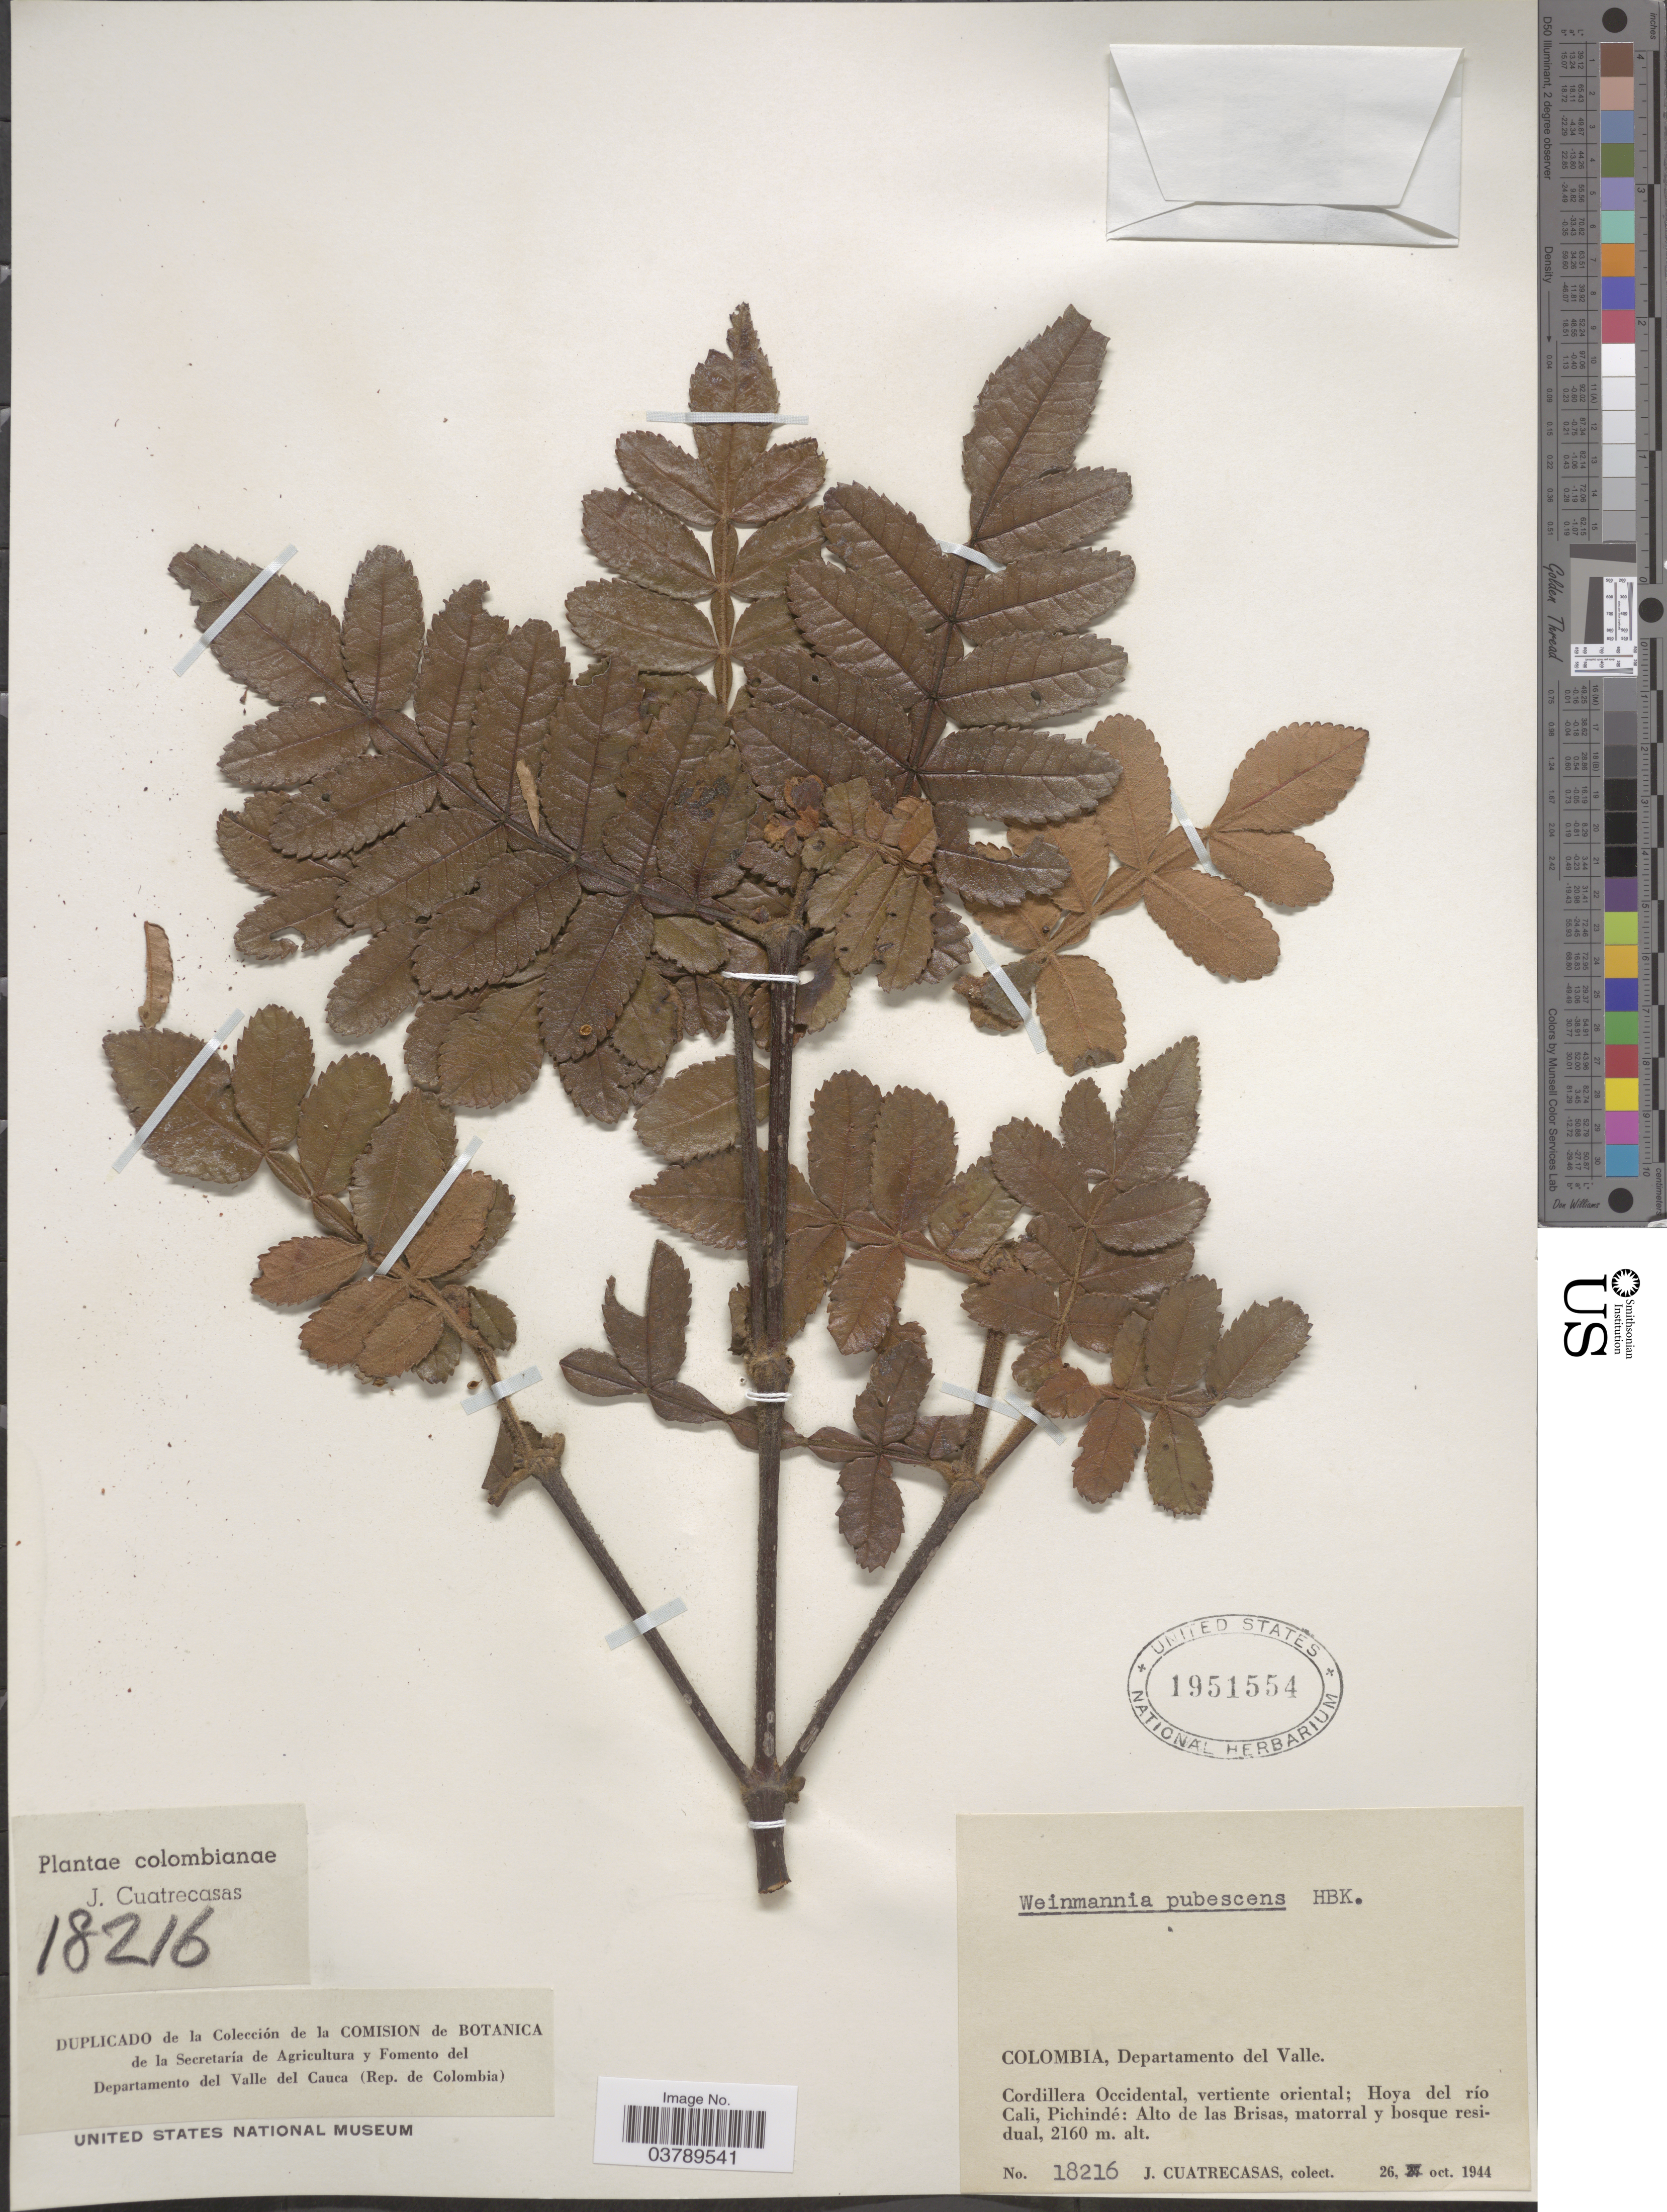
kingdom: Plantae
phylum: Tracheophyta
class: Magnoliopsida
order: Oxalidales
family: Cunoniaceae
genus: Weinmannia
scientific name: Weinmannia pubescens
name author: Kunth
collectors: J. Cuatrecasas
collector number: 18216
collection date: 1944-10-26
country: Colombia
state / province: Valle del Cauca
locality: Departamento del Valle. Cordillera Occidental, vertiente oriental; Hoya del río Cali, Pichindé: Alto de las Brisas.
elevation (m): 2160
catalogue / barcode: US 1951554